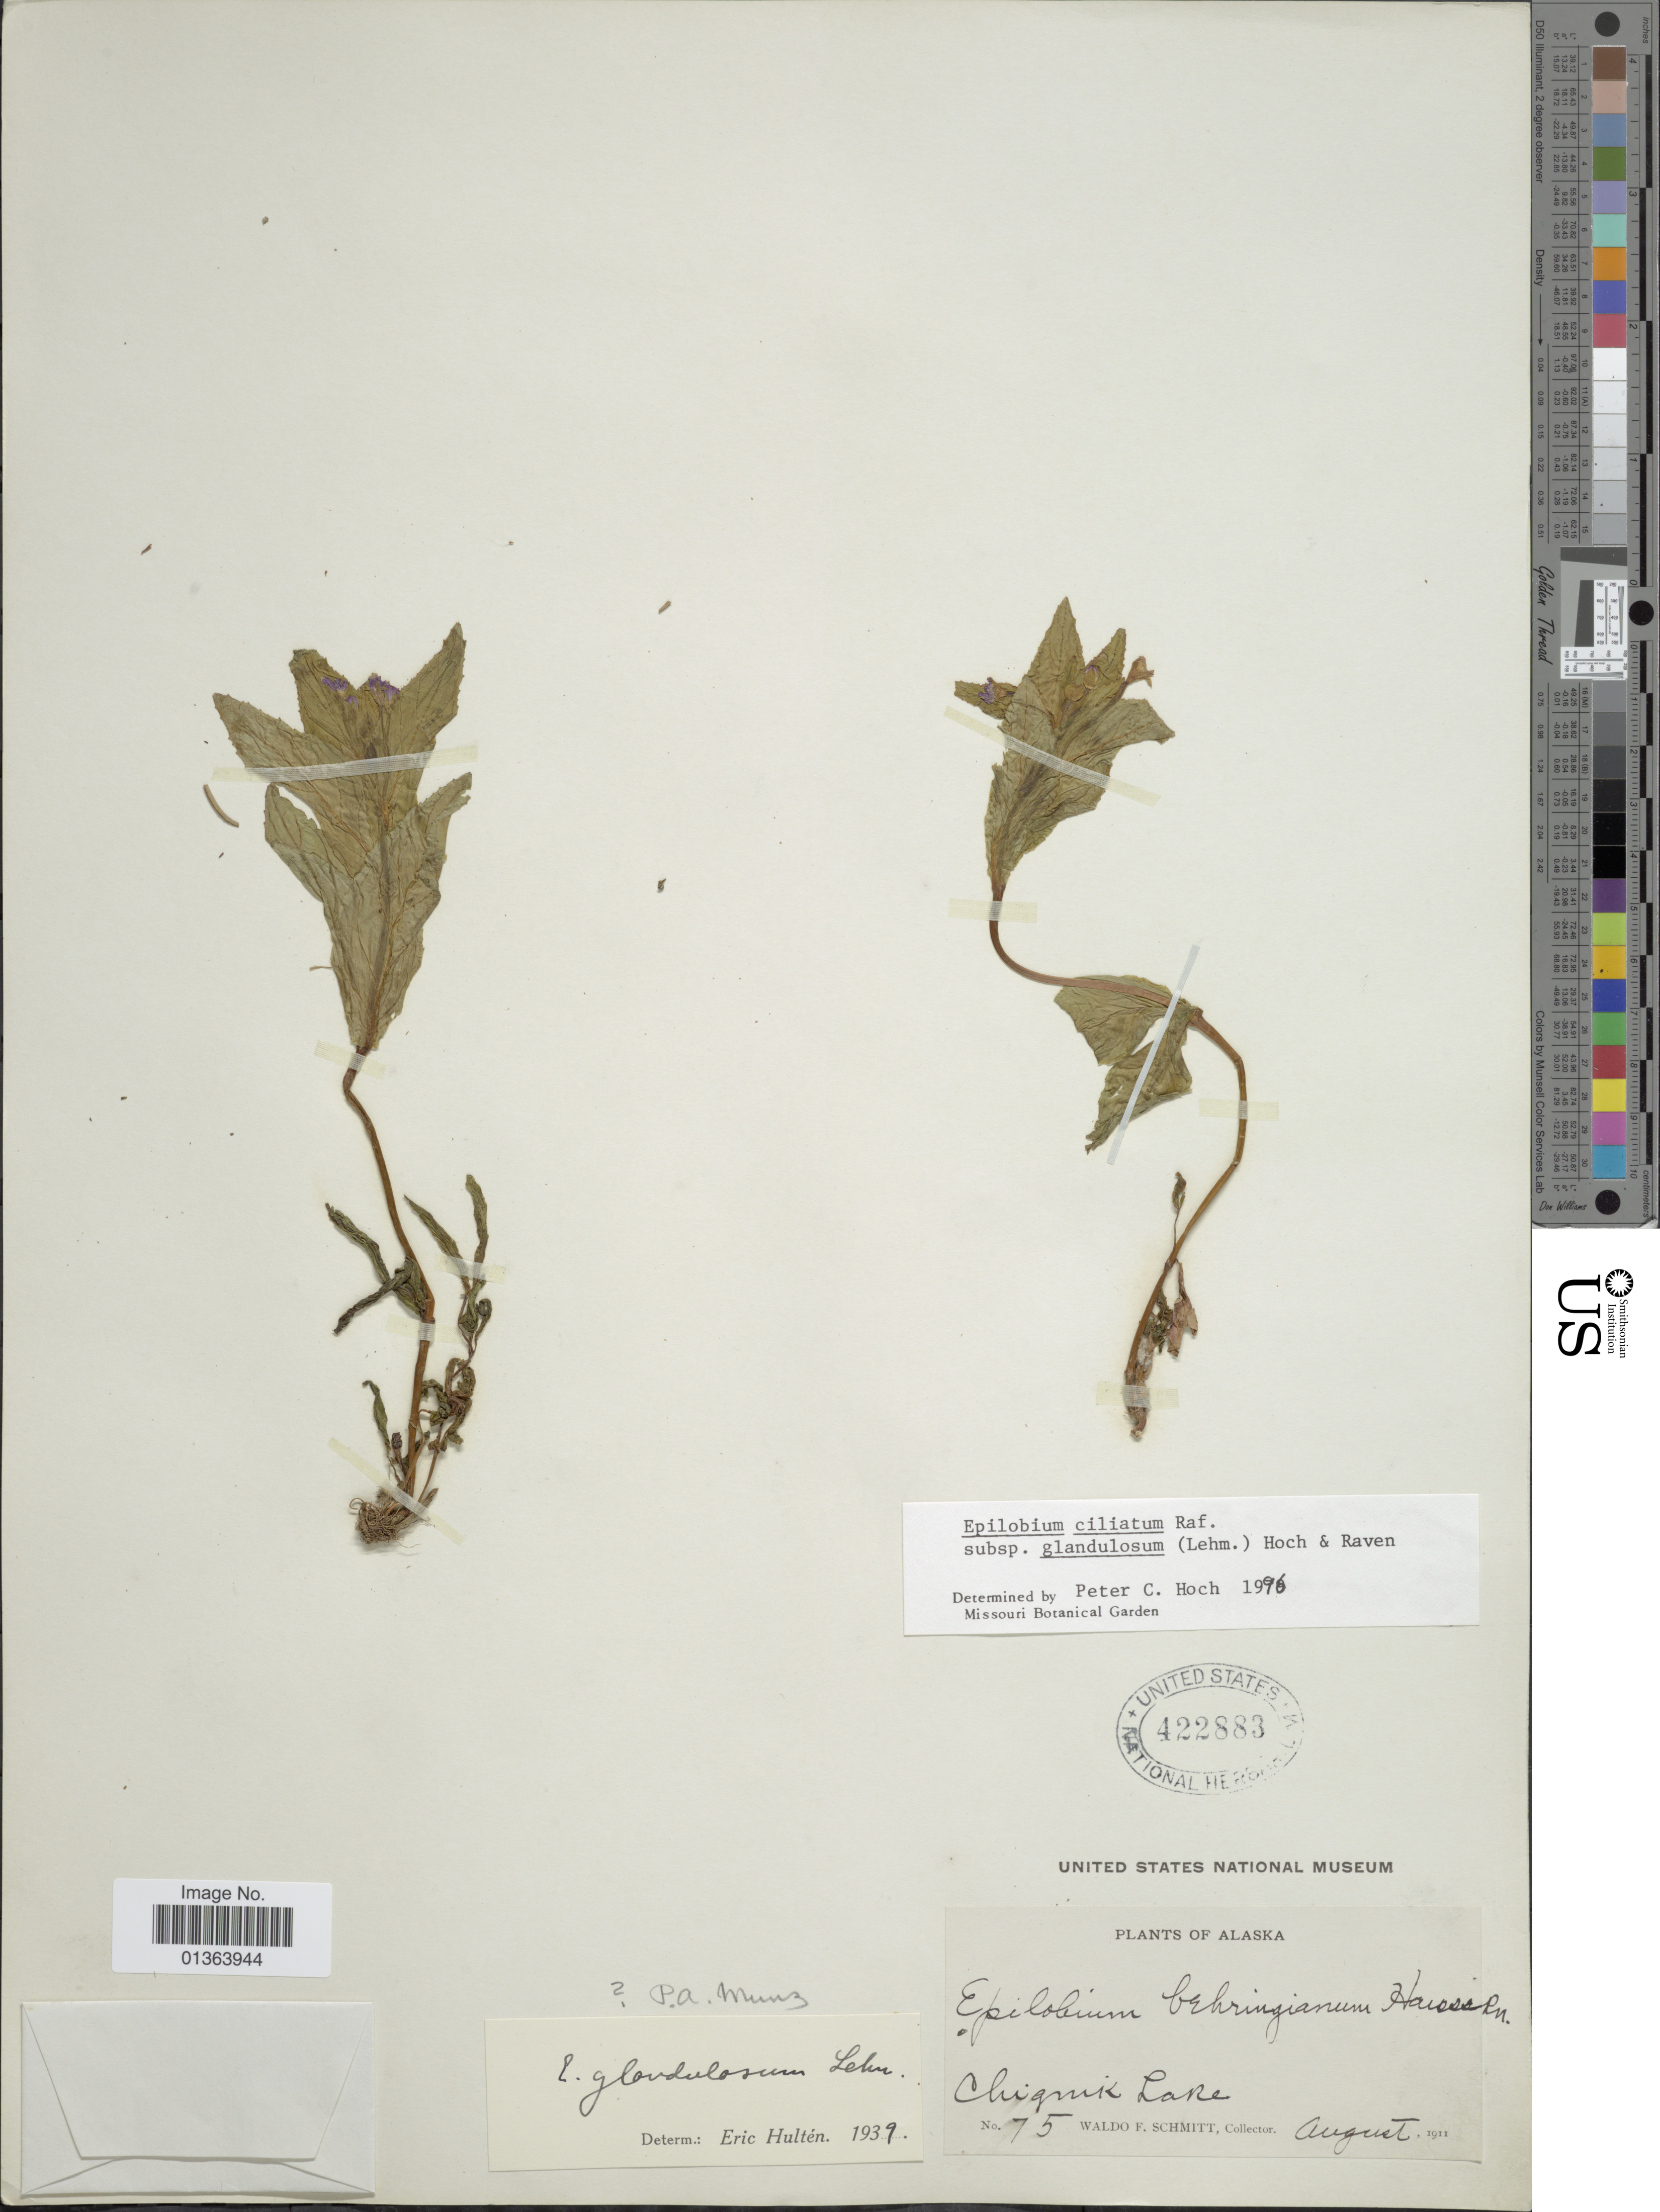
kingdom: Plantae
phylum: Tracheophyta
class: Magnoliopsida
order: Myrtales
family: Onagraceae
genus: Epilobium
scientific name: Epilobium ciliatum subsp. glandulosum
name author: (Lehm.) Hoch & P.H. Raven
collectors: W. F. Schmitt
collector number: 75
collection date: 1911-08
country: United States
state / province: Alaska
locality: Chignik Lake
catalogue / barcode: US 422883